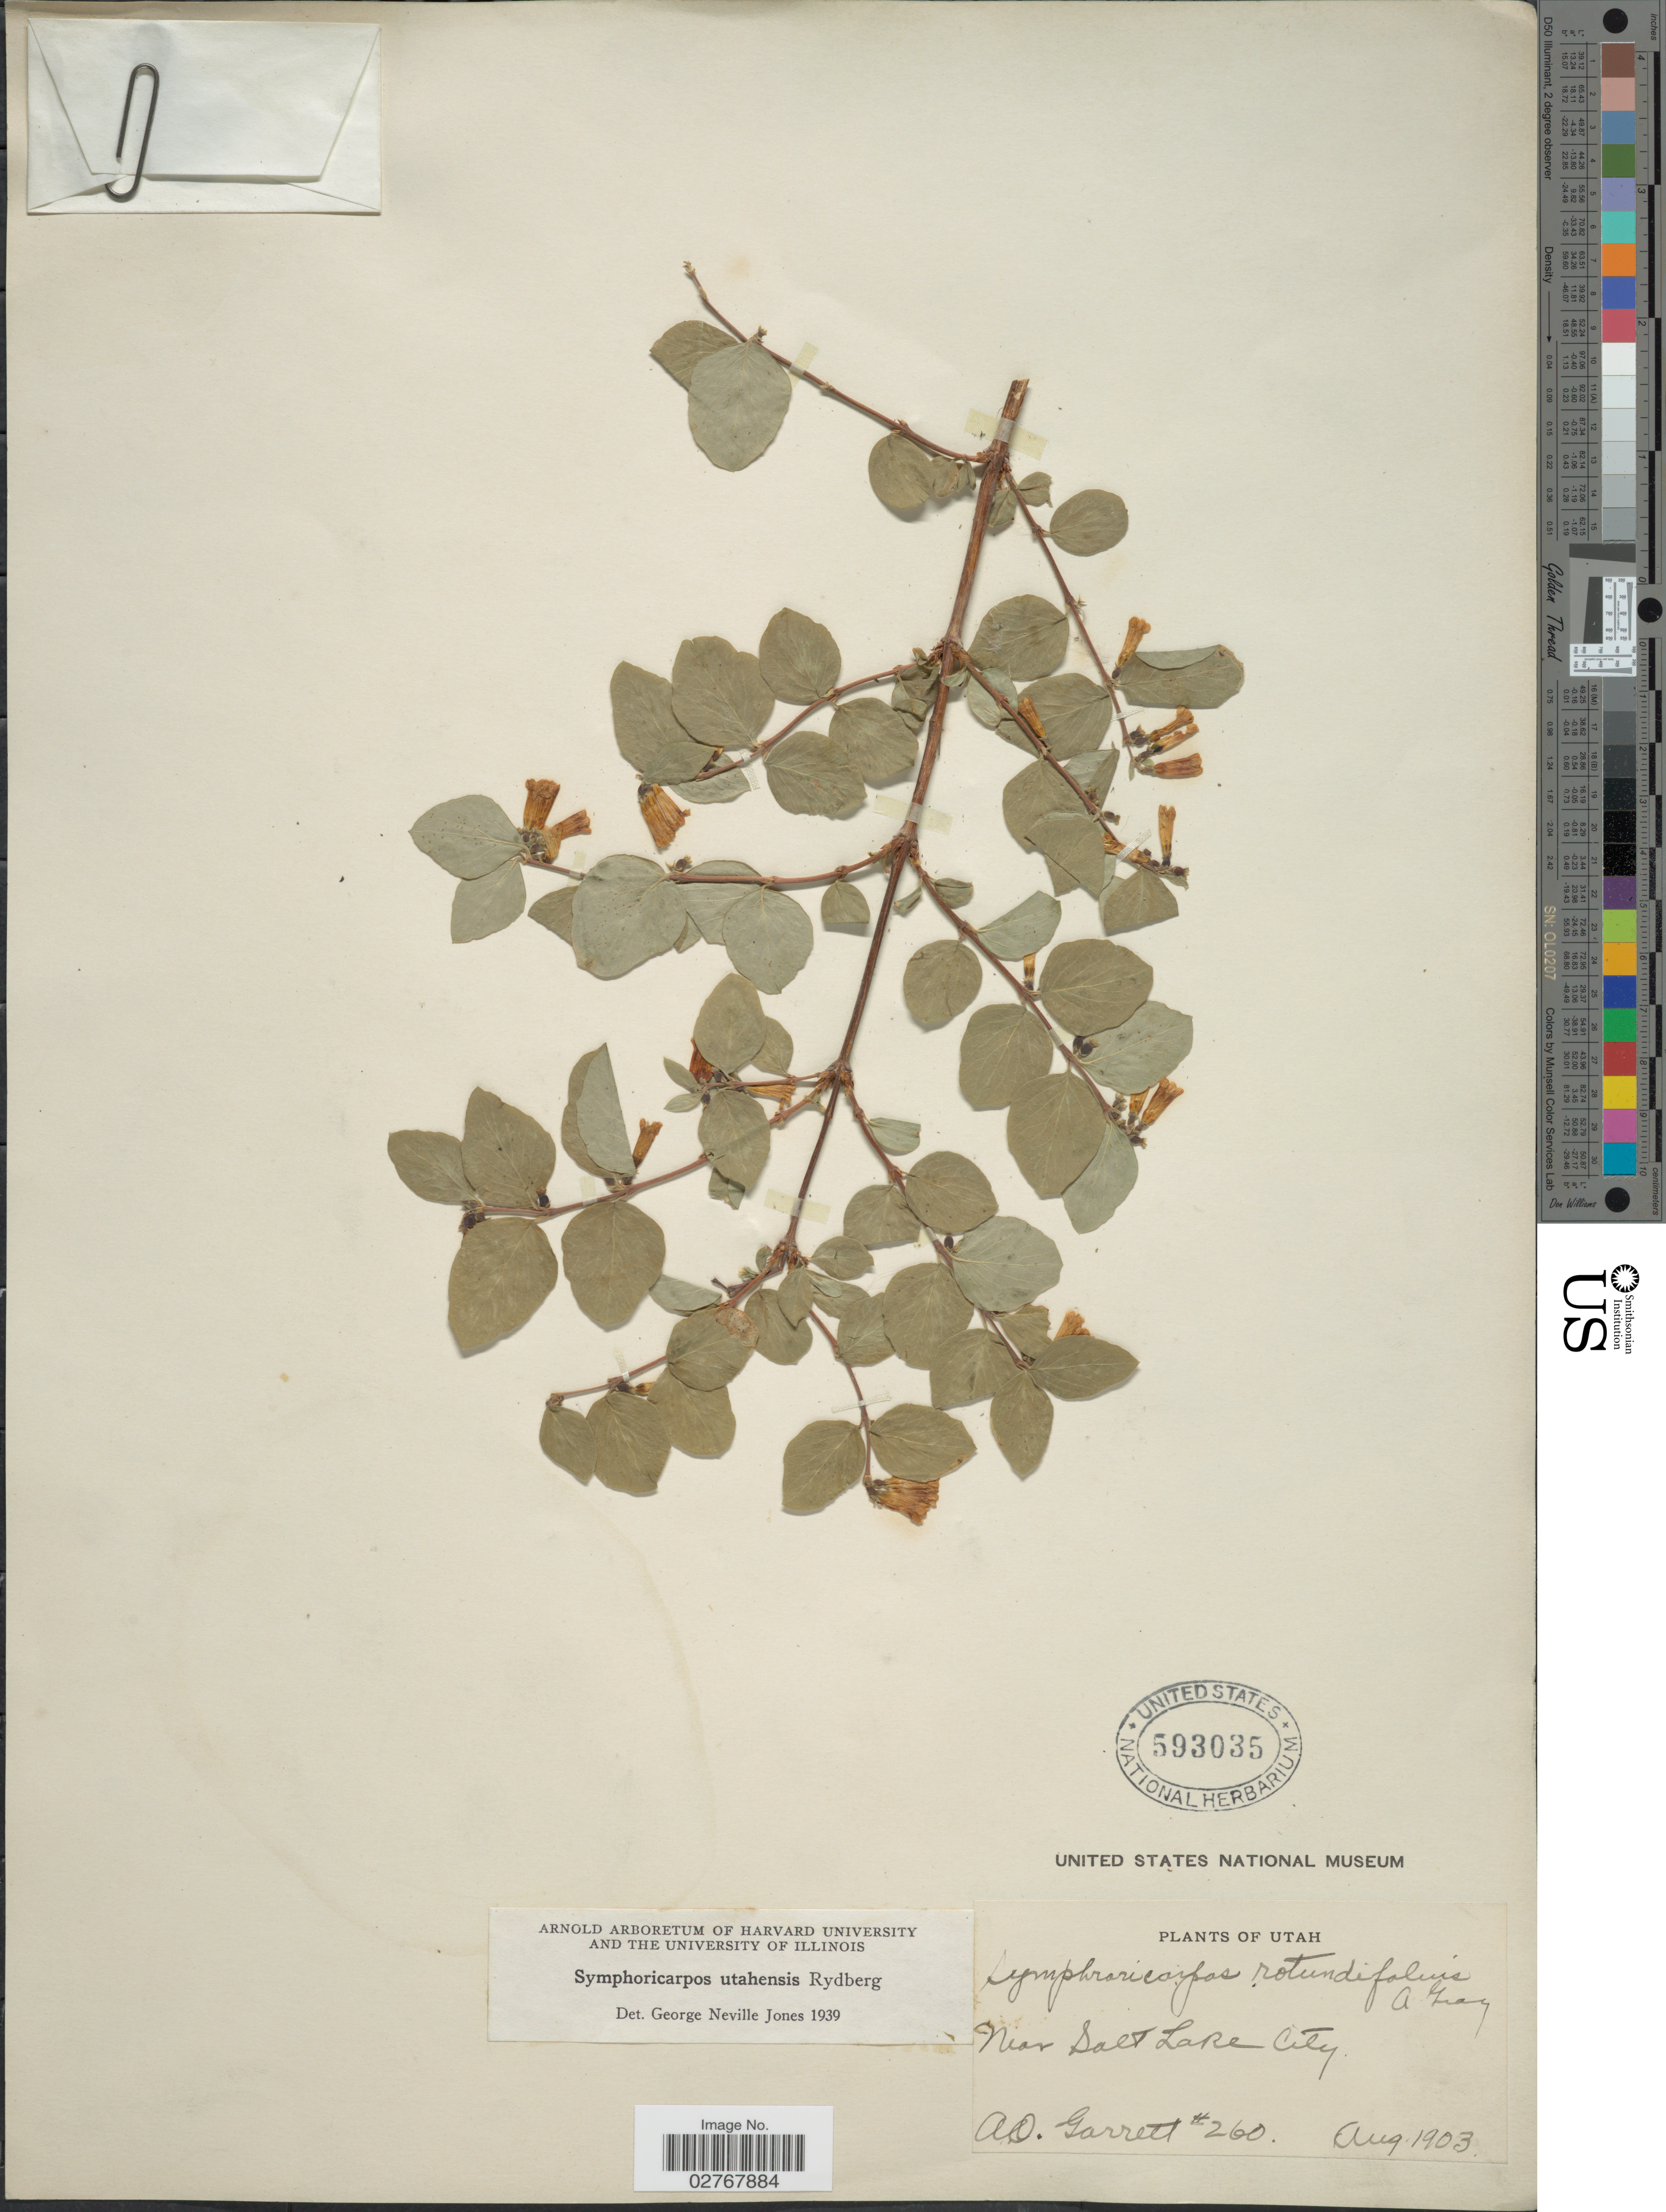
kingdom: Plantae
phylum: Tracheophyta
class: Magnoliopsida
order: Dipsacales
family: Caprifoliaceae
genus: Symphoricarpos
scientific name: Symphoricarpos utahensis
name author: Rydb.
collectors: A. O. Garrett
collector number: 260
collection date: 1903-08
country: United States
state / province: Utah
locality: Near Salt Lake City.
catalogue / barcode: US 593035